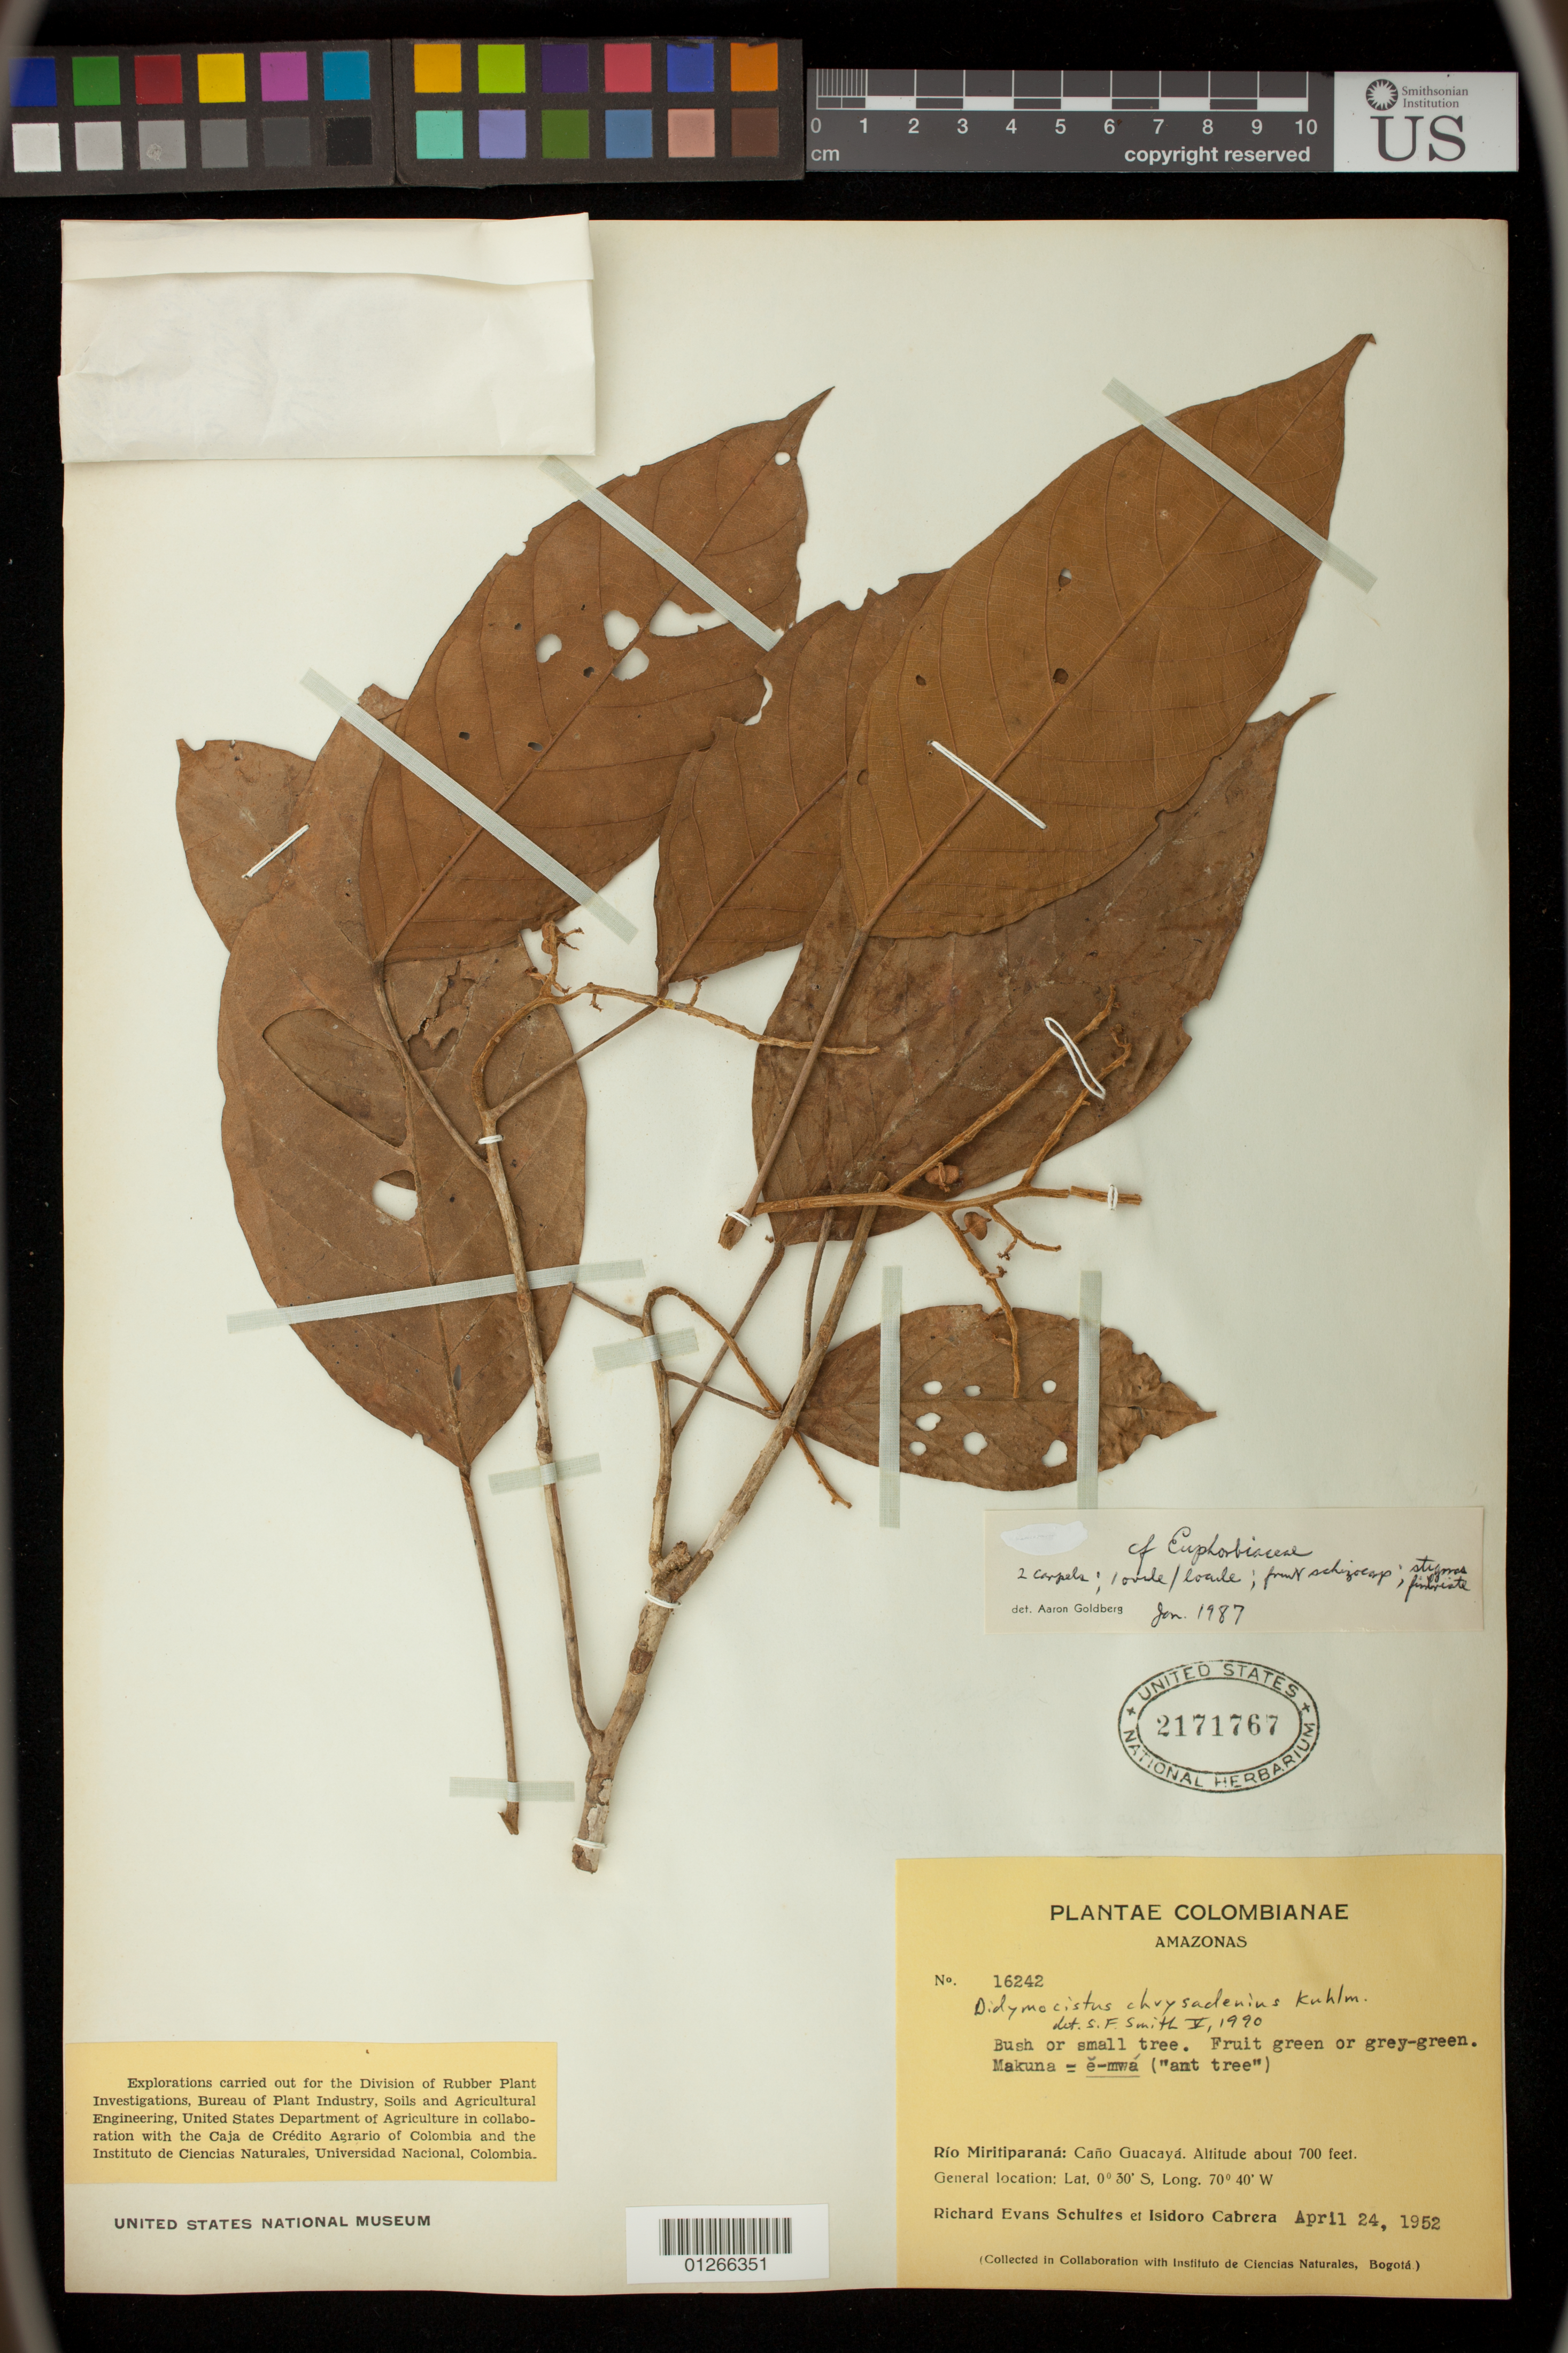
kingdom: Plantae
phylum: Tracheophyta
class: Magnoliopsida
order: Malpighiales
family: Phyllanthaceae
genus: Didymocistus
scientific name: Didymocistus chrysadenius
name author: Kuhlm.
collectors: R. E. Schultes & I. Cabrera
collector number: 16242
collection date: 1952-04-24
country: Colombia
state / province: Amazônas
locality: Rio Miritiparana. Cano Guacaya.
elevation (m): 213